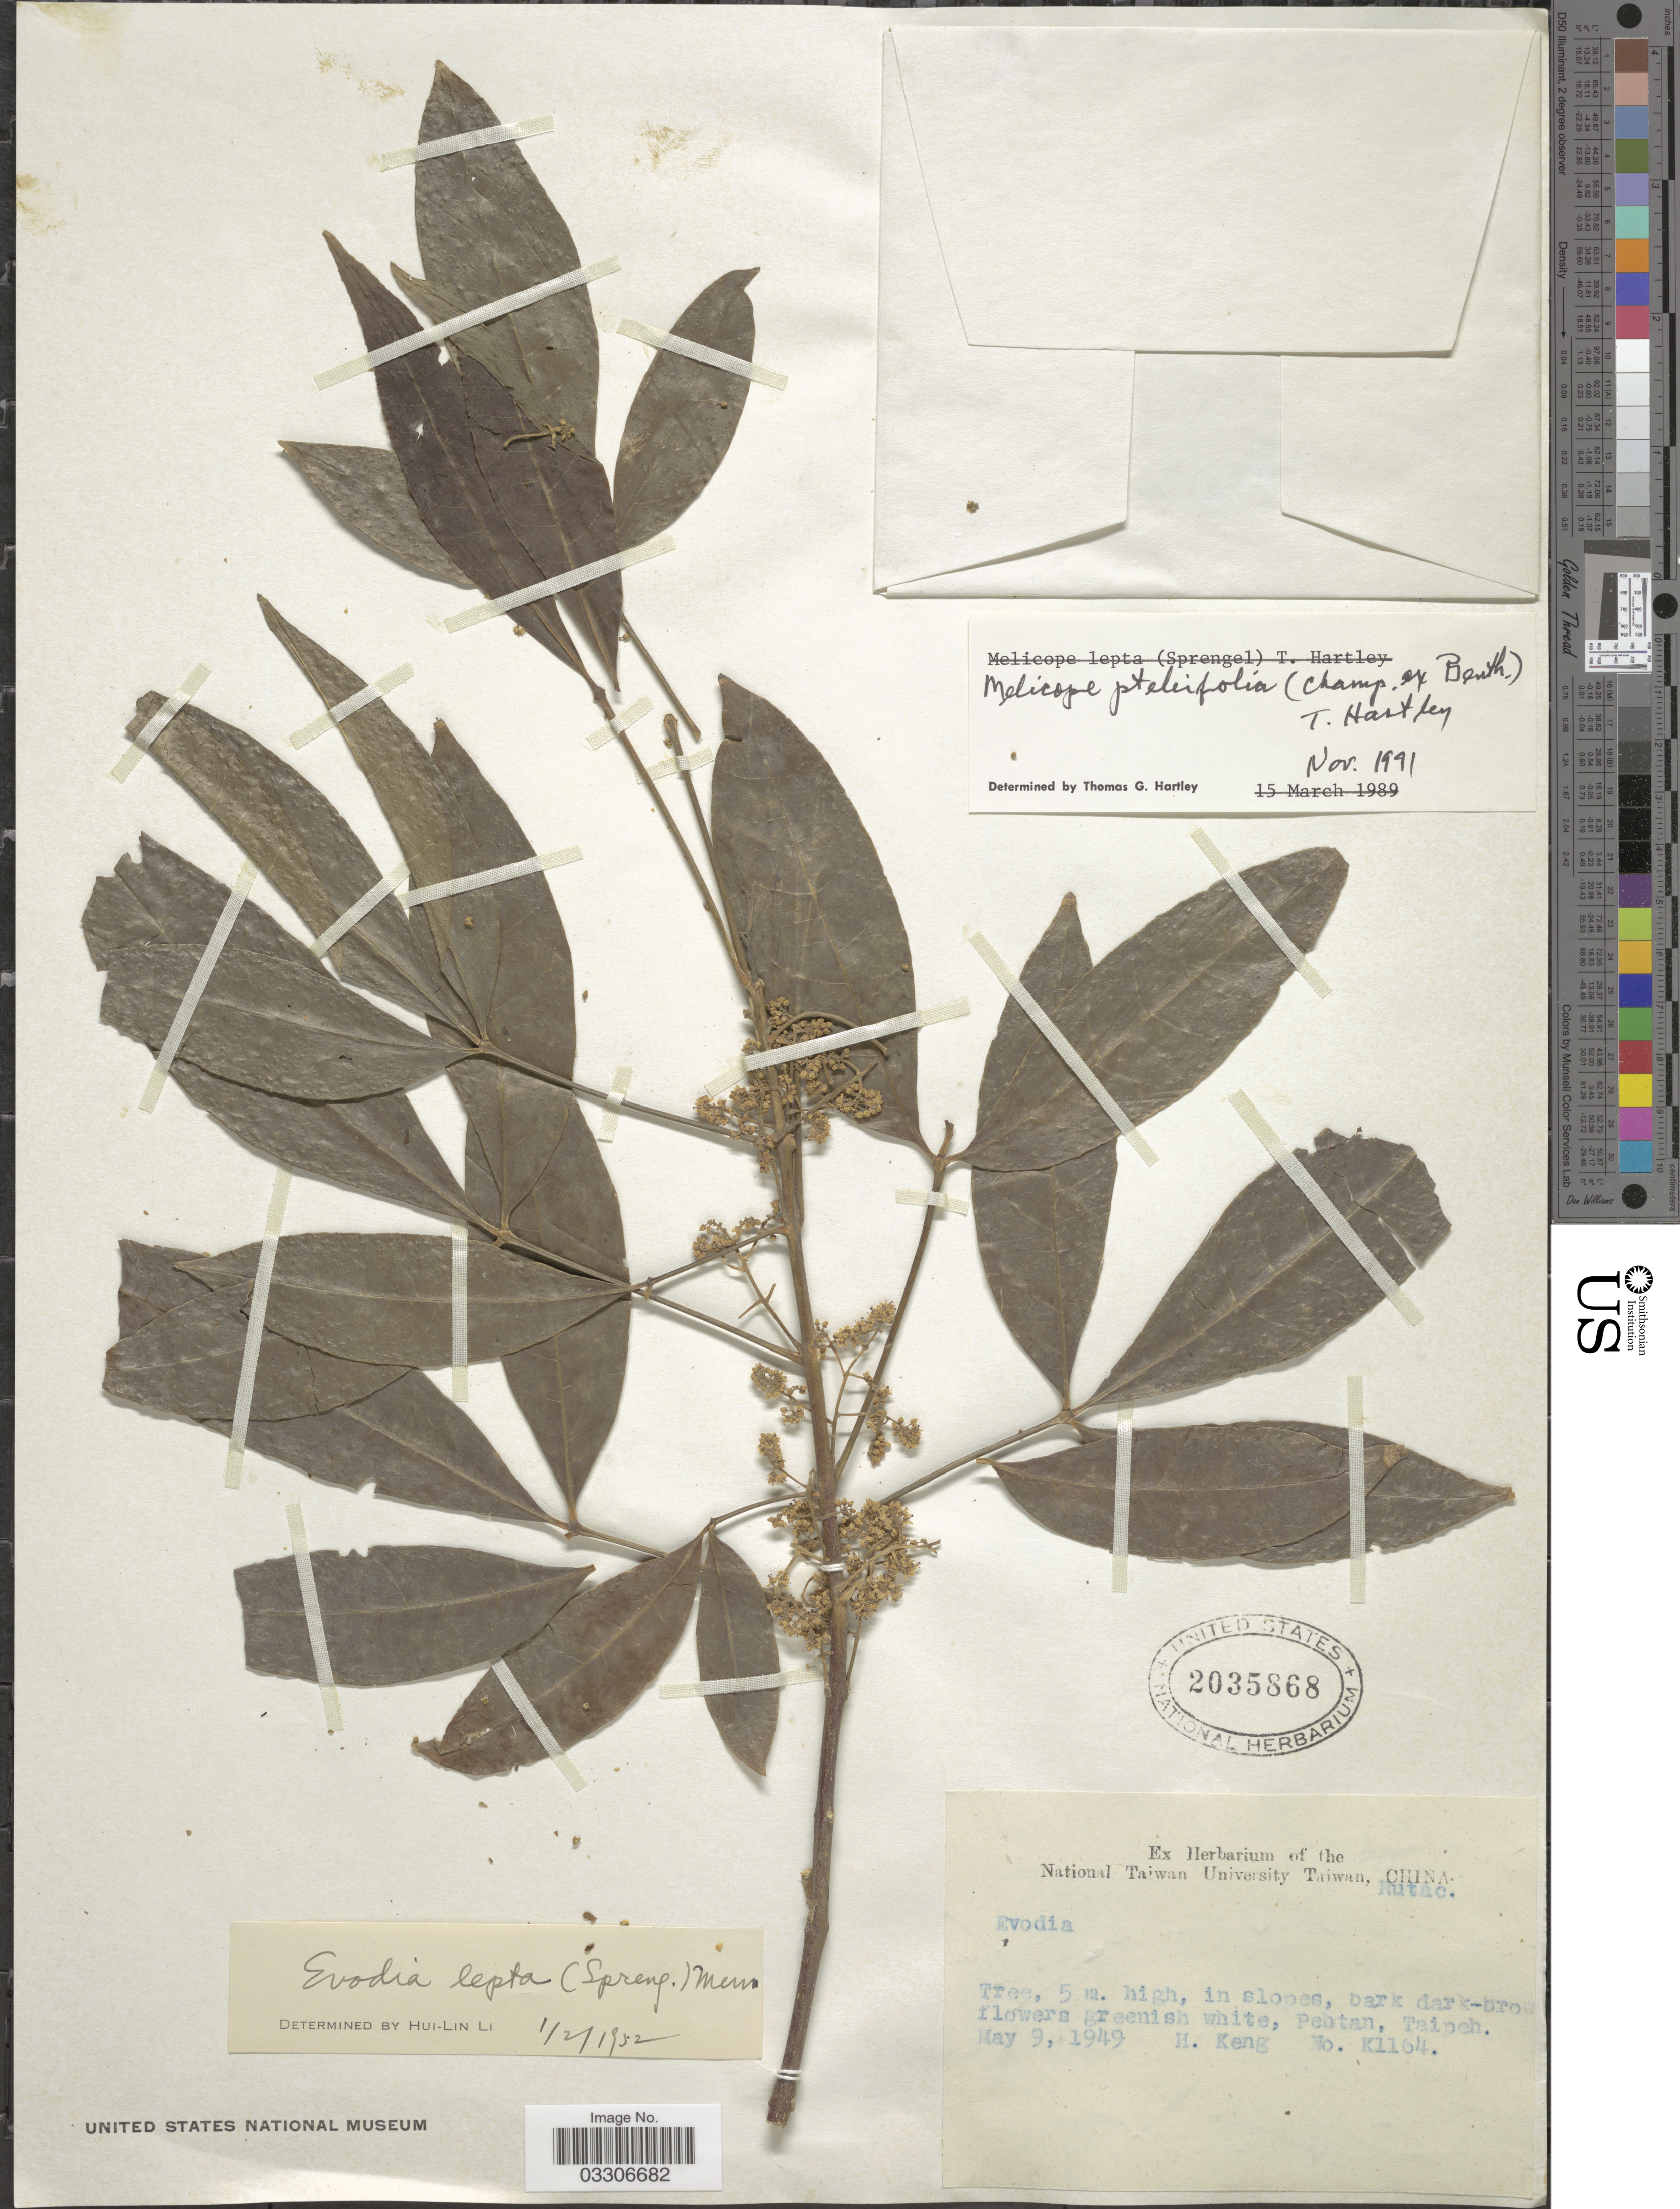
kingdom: Plantae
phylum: Tracheophyta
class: Magnoliopsida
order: Sapindales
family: Rutaceae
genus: Melicope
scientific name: Melicope pteleifolia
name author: (Champ. ex Benth.) T.G. Hartley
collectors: H. Keng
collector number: K1164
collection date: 1949-05-09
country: Taiwan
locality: Pehtan, Taipeh.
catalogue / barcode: US 2035868